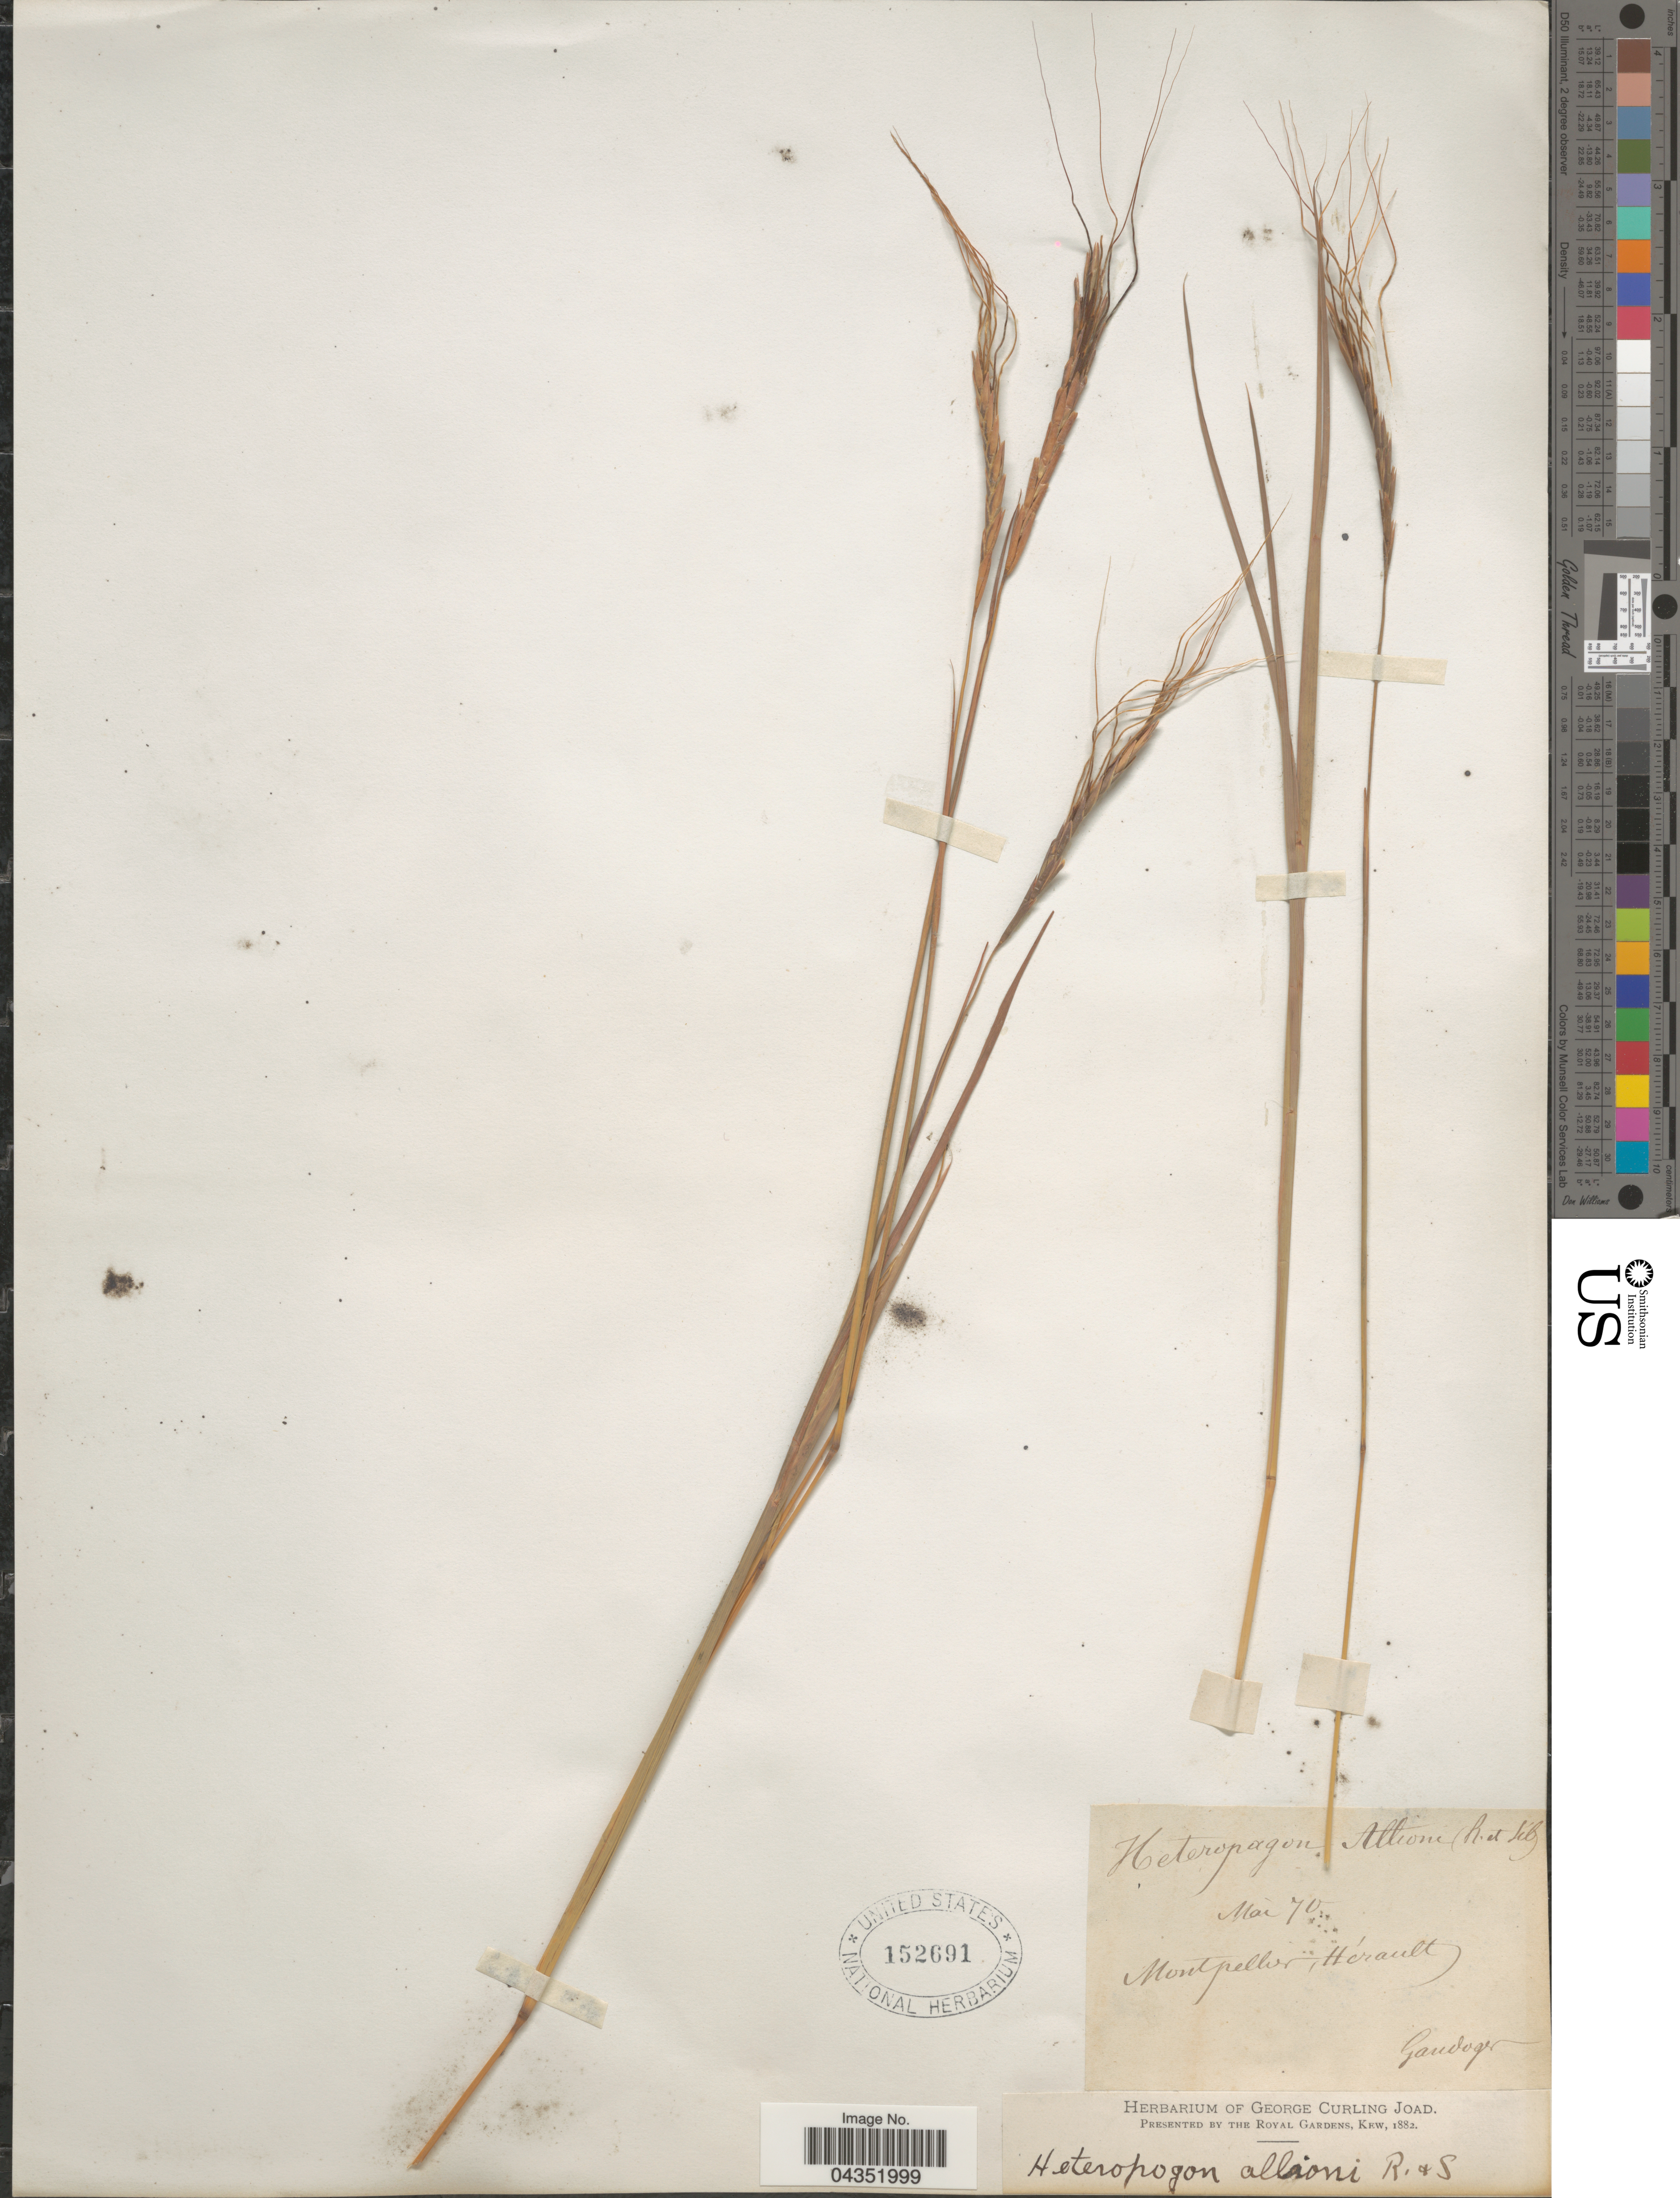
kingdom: Plantae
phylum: Tracheophyta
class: Liliopsida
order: Poales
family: Poaceae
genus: Heteropogon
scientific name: Heteropogon contortus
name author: (L.) P. Beauv. ex Roem. & Schult.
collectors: Gandoger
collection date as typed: Transcribed d/m/y: /5/70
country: France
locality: Montpellier, Hérault.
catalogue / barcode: US 152691